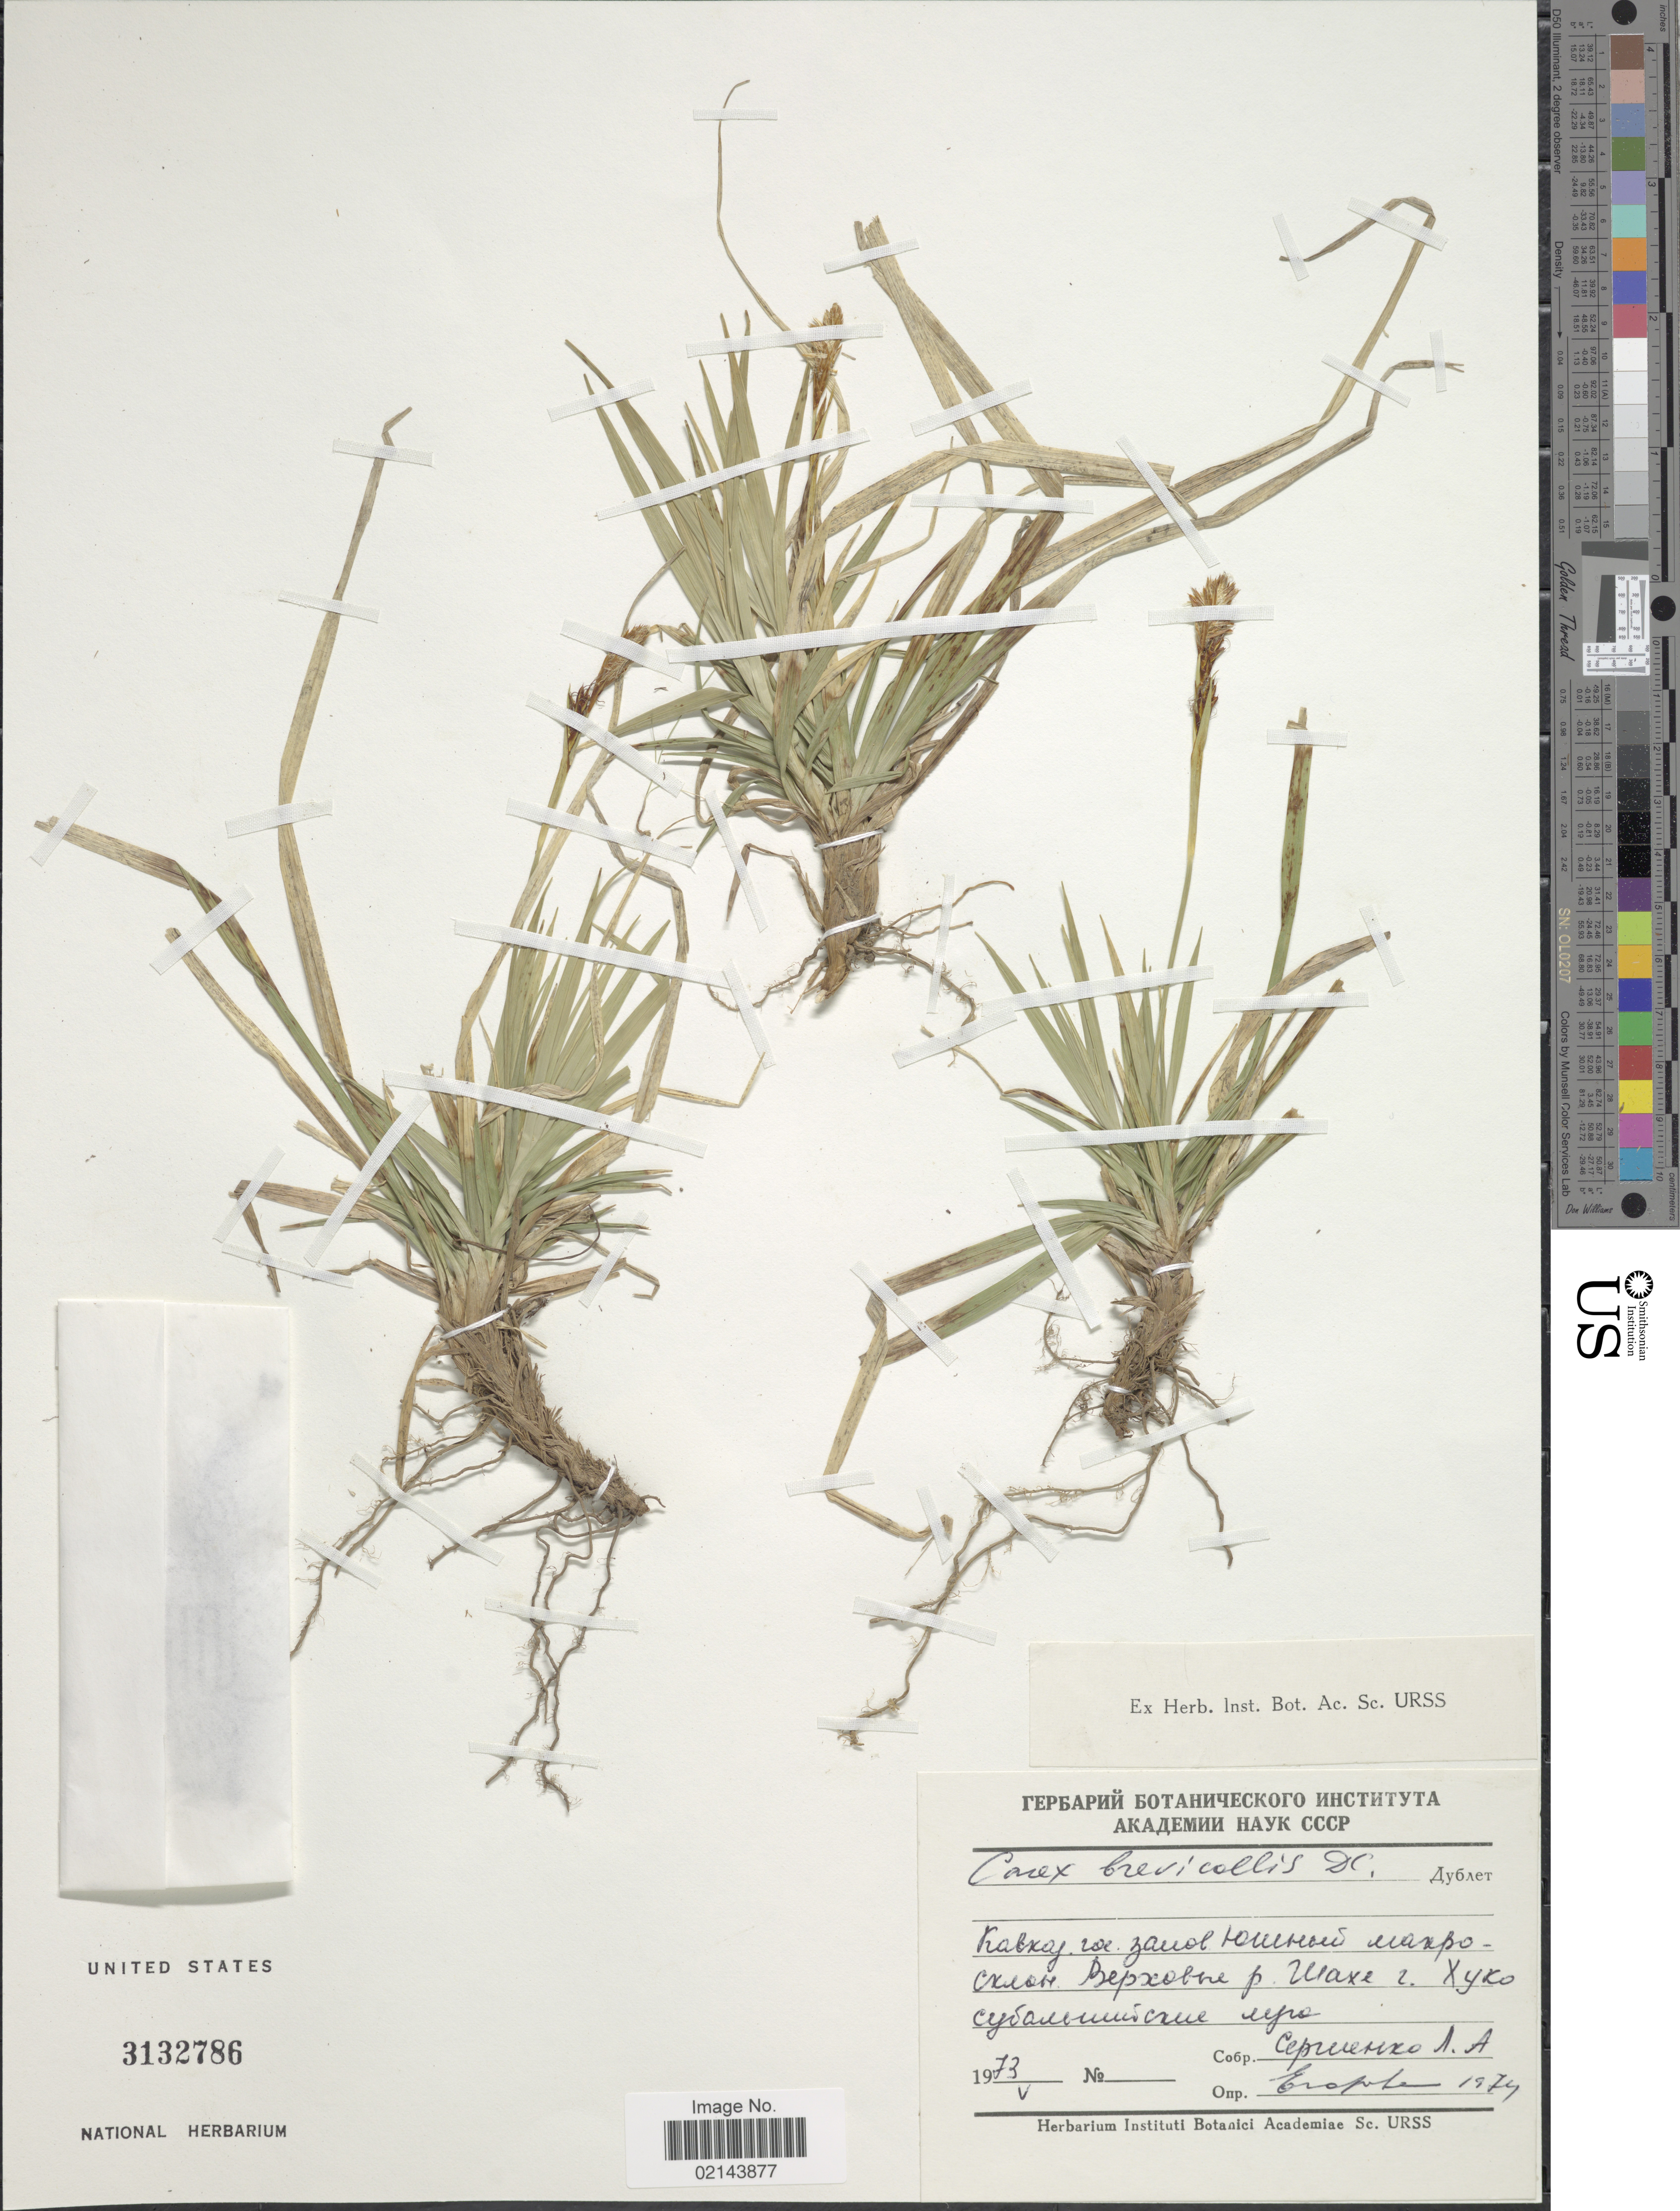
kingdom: Plantae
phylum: Tracheophyta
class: Liliopsida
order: Poales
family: Cyperaceae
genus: Carex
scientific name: Carex brevicollis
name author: DC.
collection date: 1973-05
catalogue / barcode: US 3132786